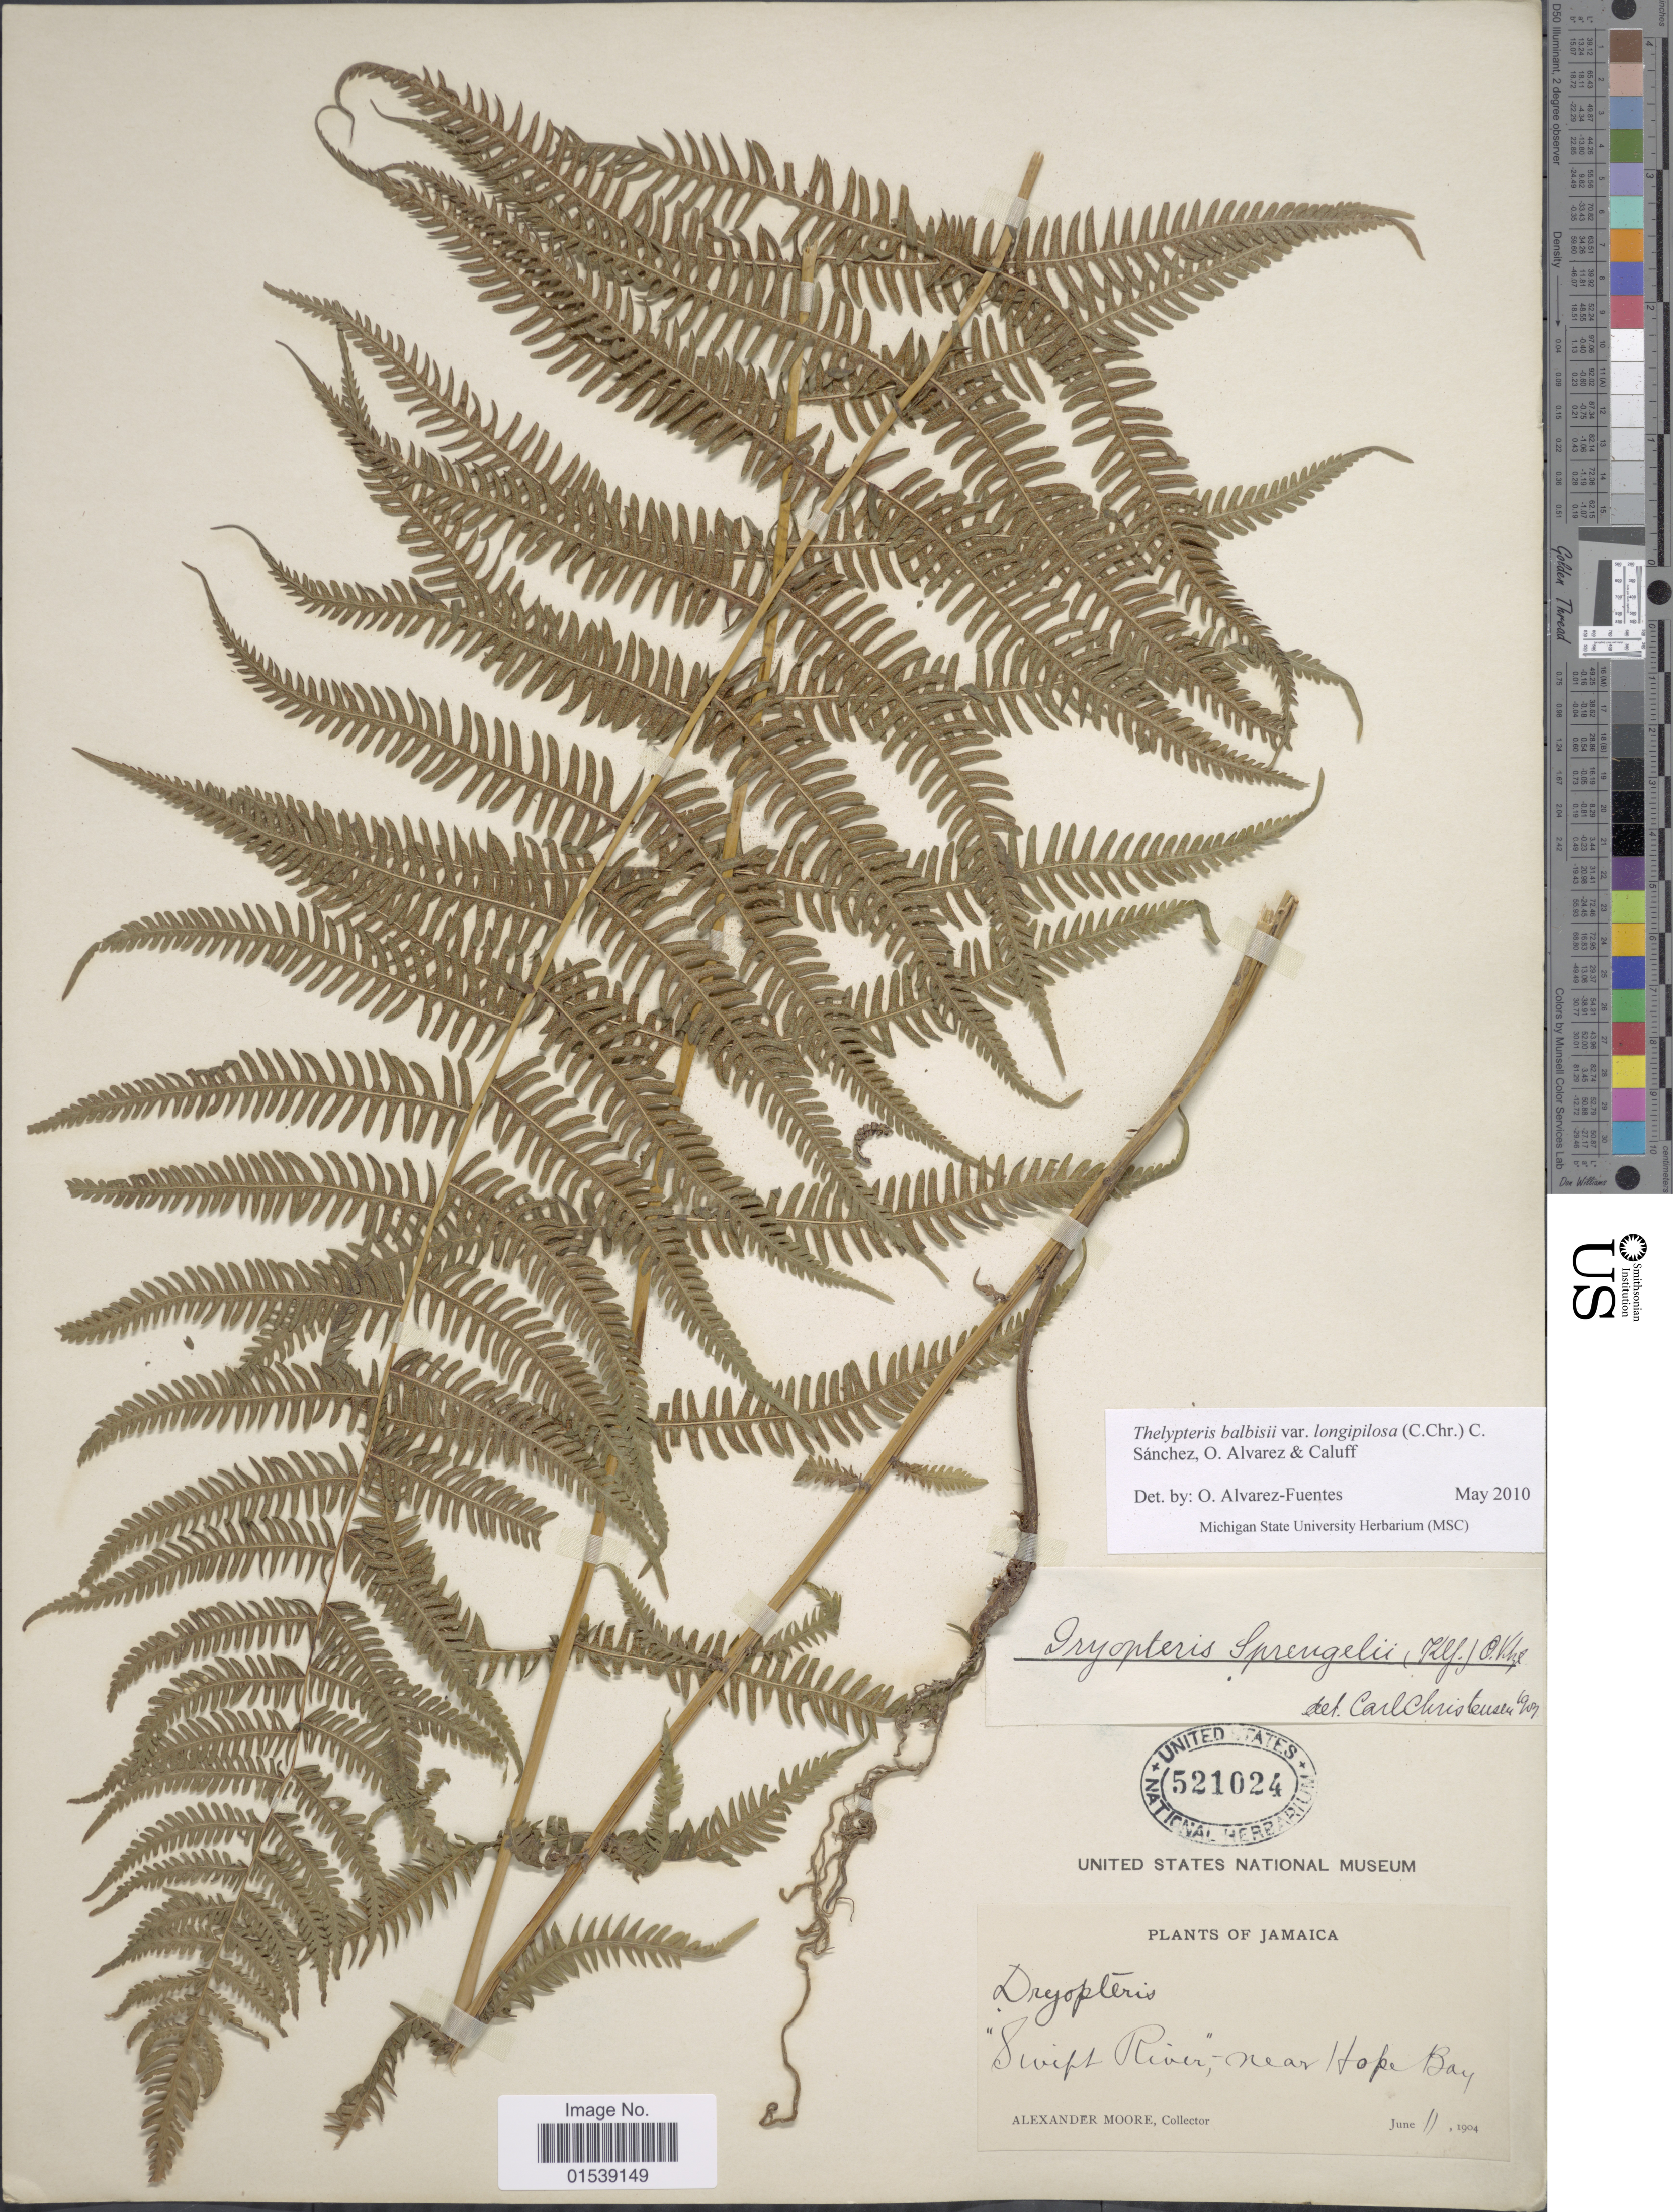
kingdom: Plantae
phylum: Tracheophyta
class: Polypodiopsida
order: Polypodiales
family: Thelypteridaceae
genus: Amauropelta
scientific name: Amauropelta balbisii (Spreng.) comb. nov., ined. 2015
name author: (Spreng.)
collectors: A. Moore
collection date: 1904-06-11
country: Jamaica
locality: Swift River, near Hope Bay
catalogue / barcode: US 521024